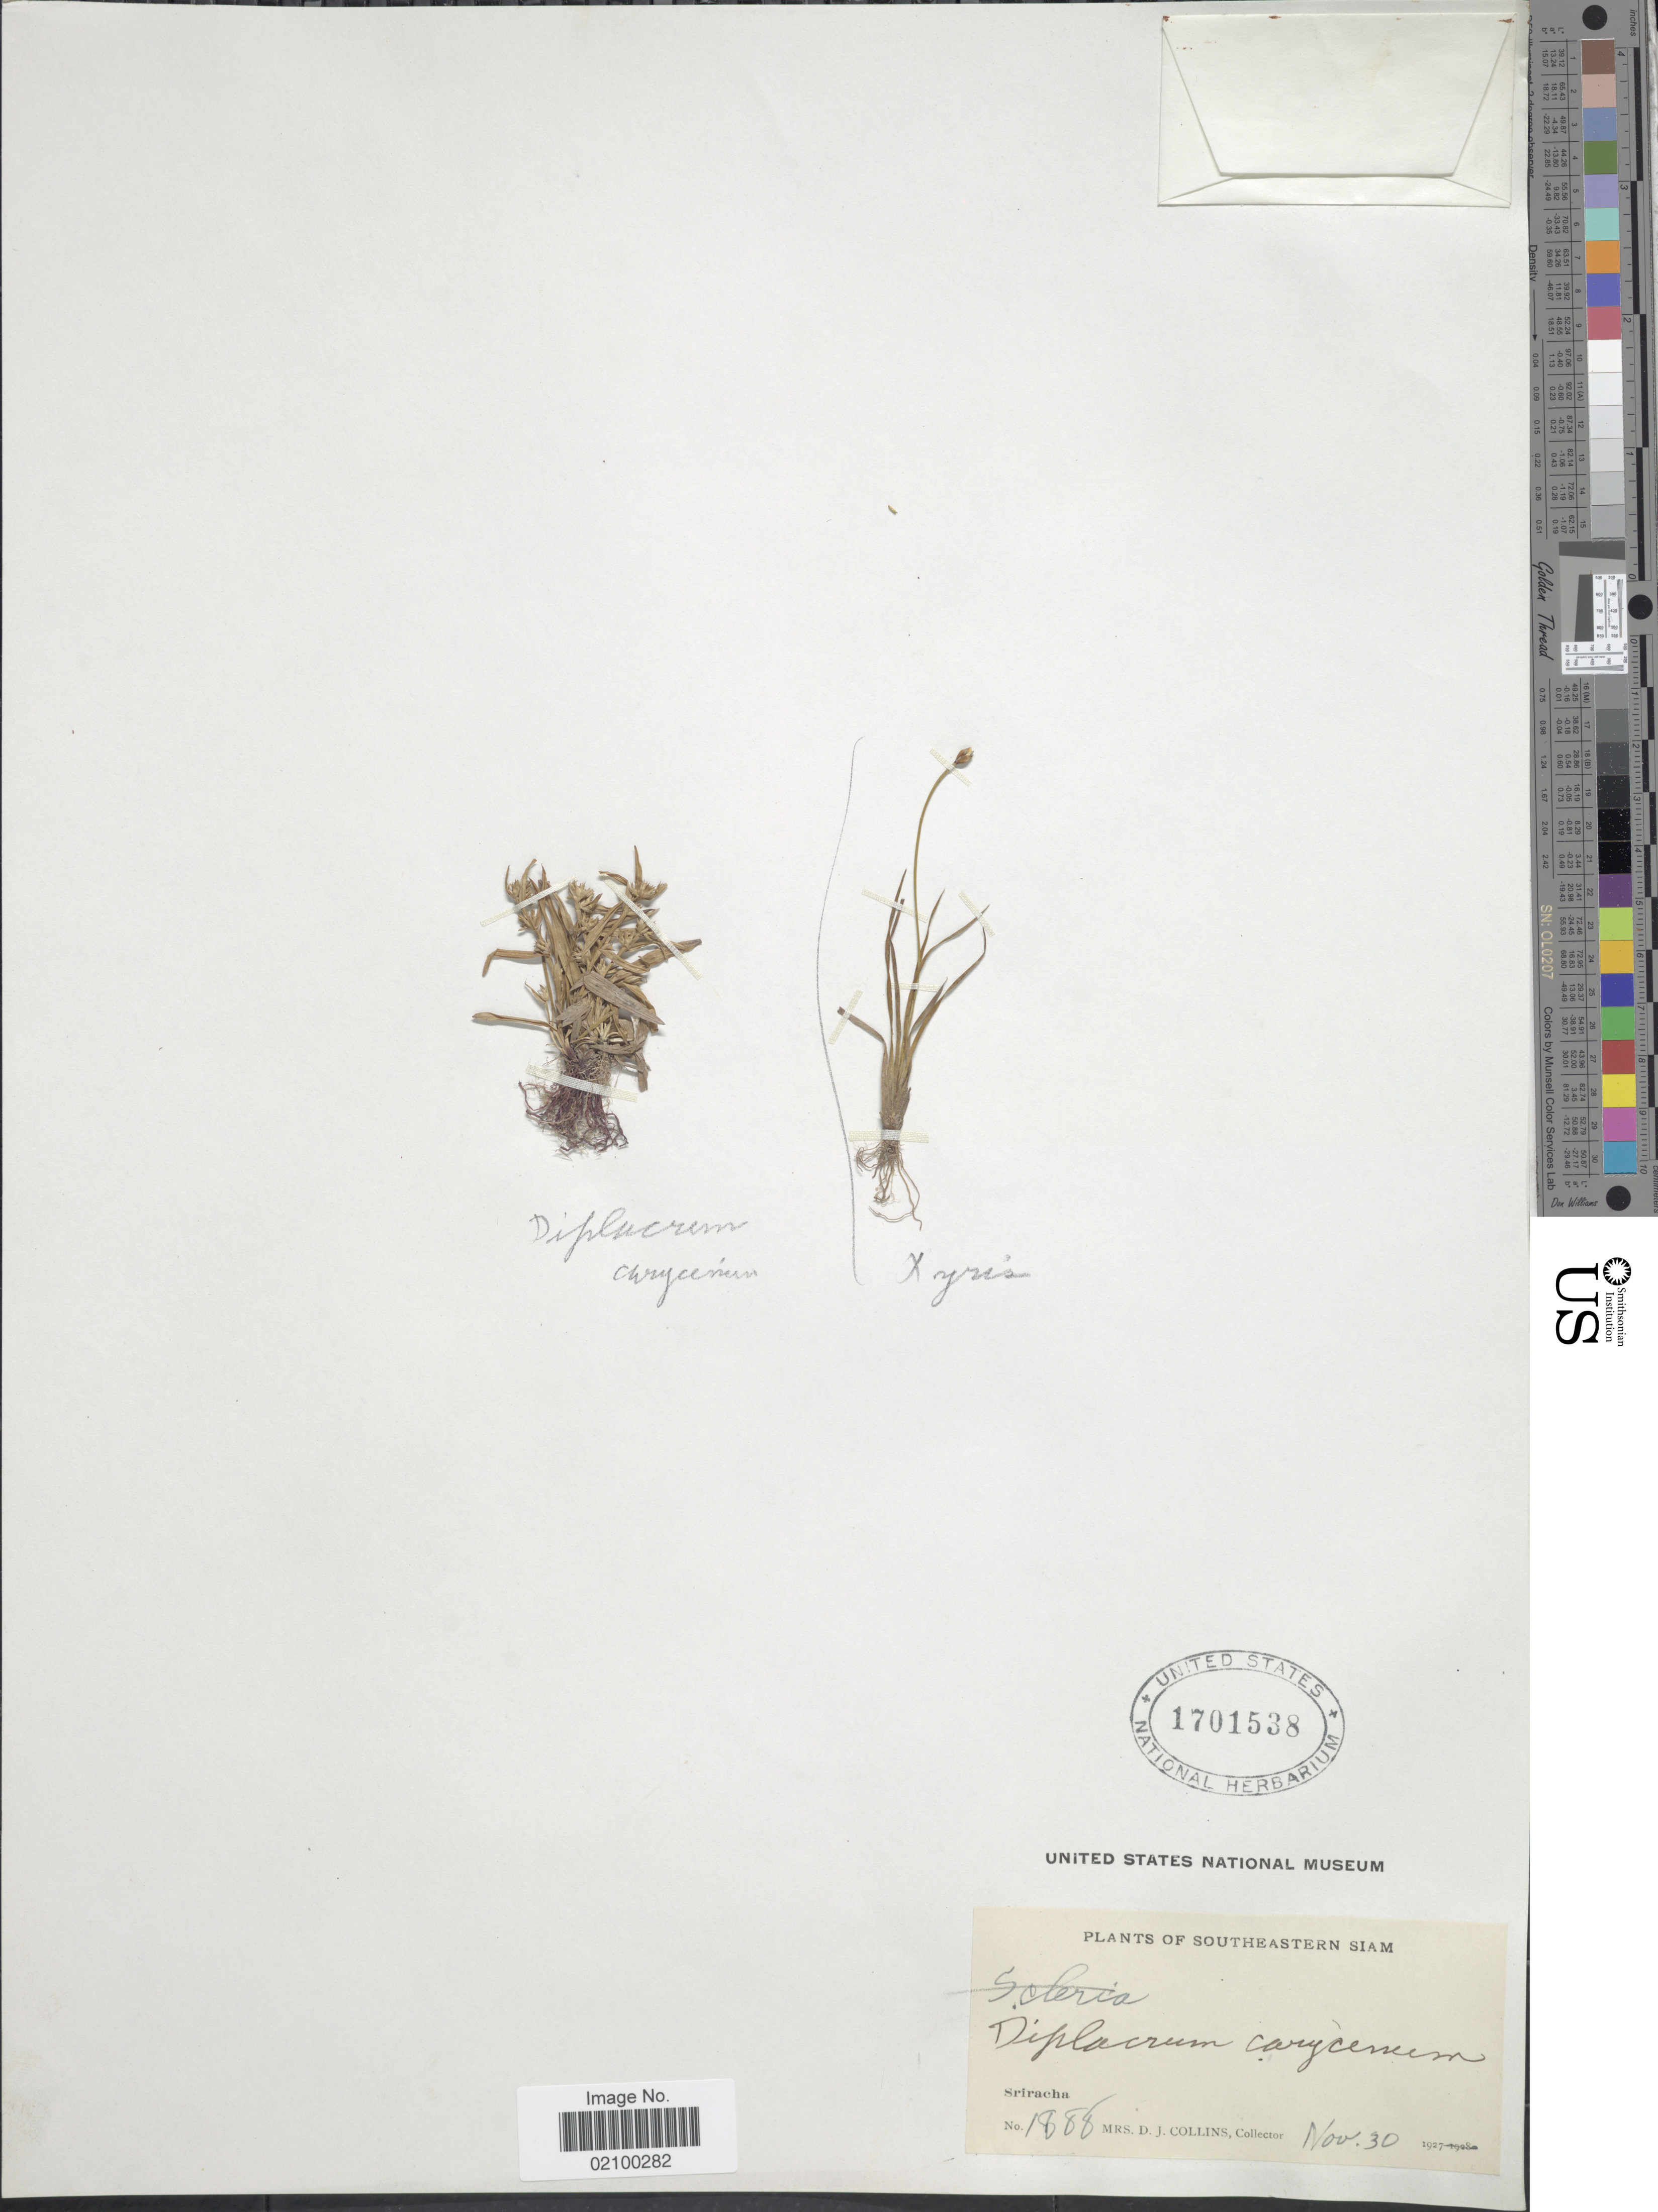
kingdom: Plantae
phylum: Tracheophyta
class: Liliopsida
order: Poales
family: Cyperaceae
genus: Diplacrum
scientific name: Diplacrum caricinum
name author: R. Br.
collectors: Mrs. D. J. Collins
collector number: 1888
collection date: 1927-11-30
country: Thailand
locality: Southeastern Siam, Sriracha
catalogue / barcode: US 1701538